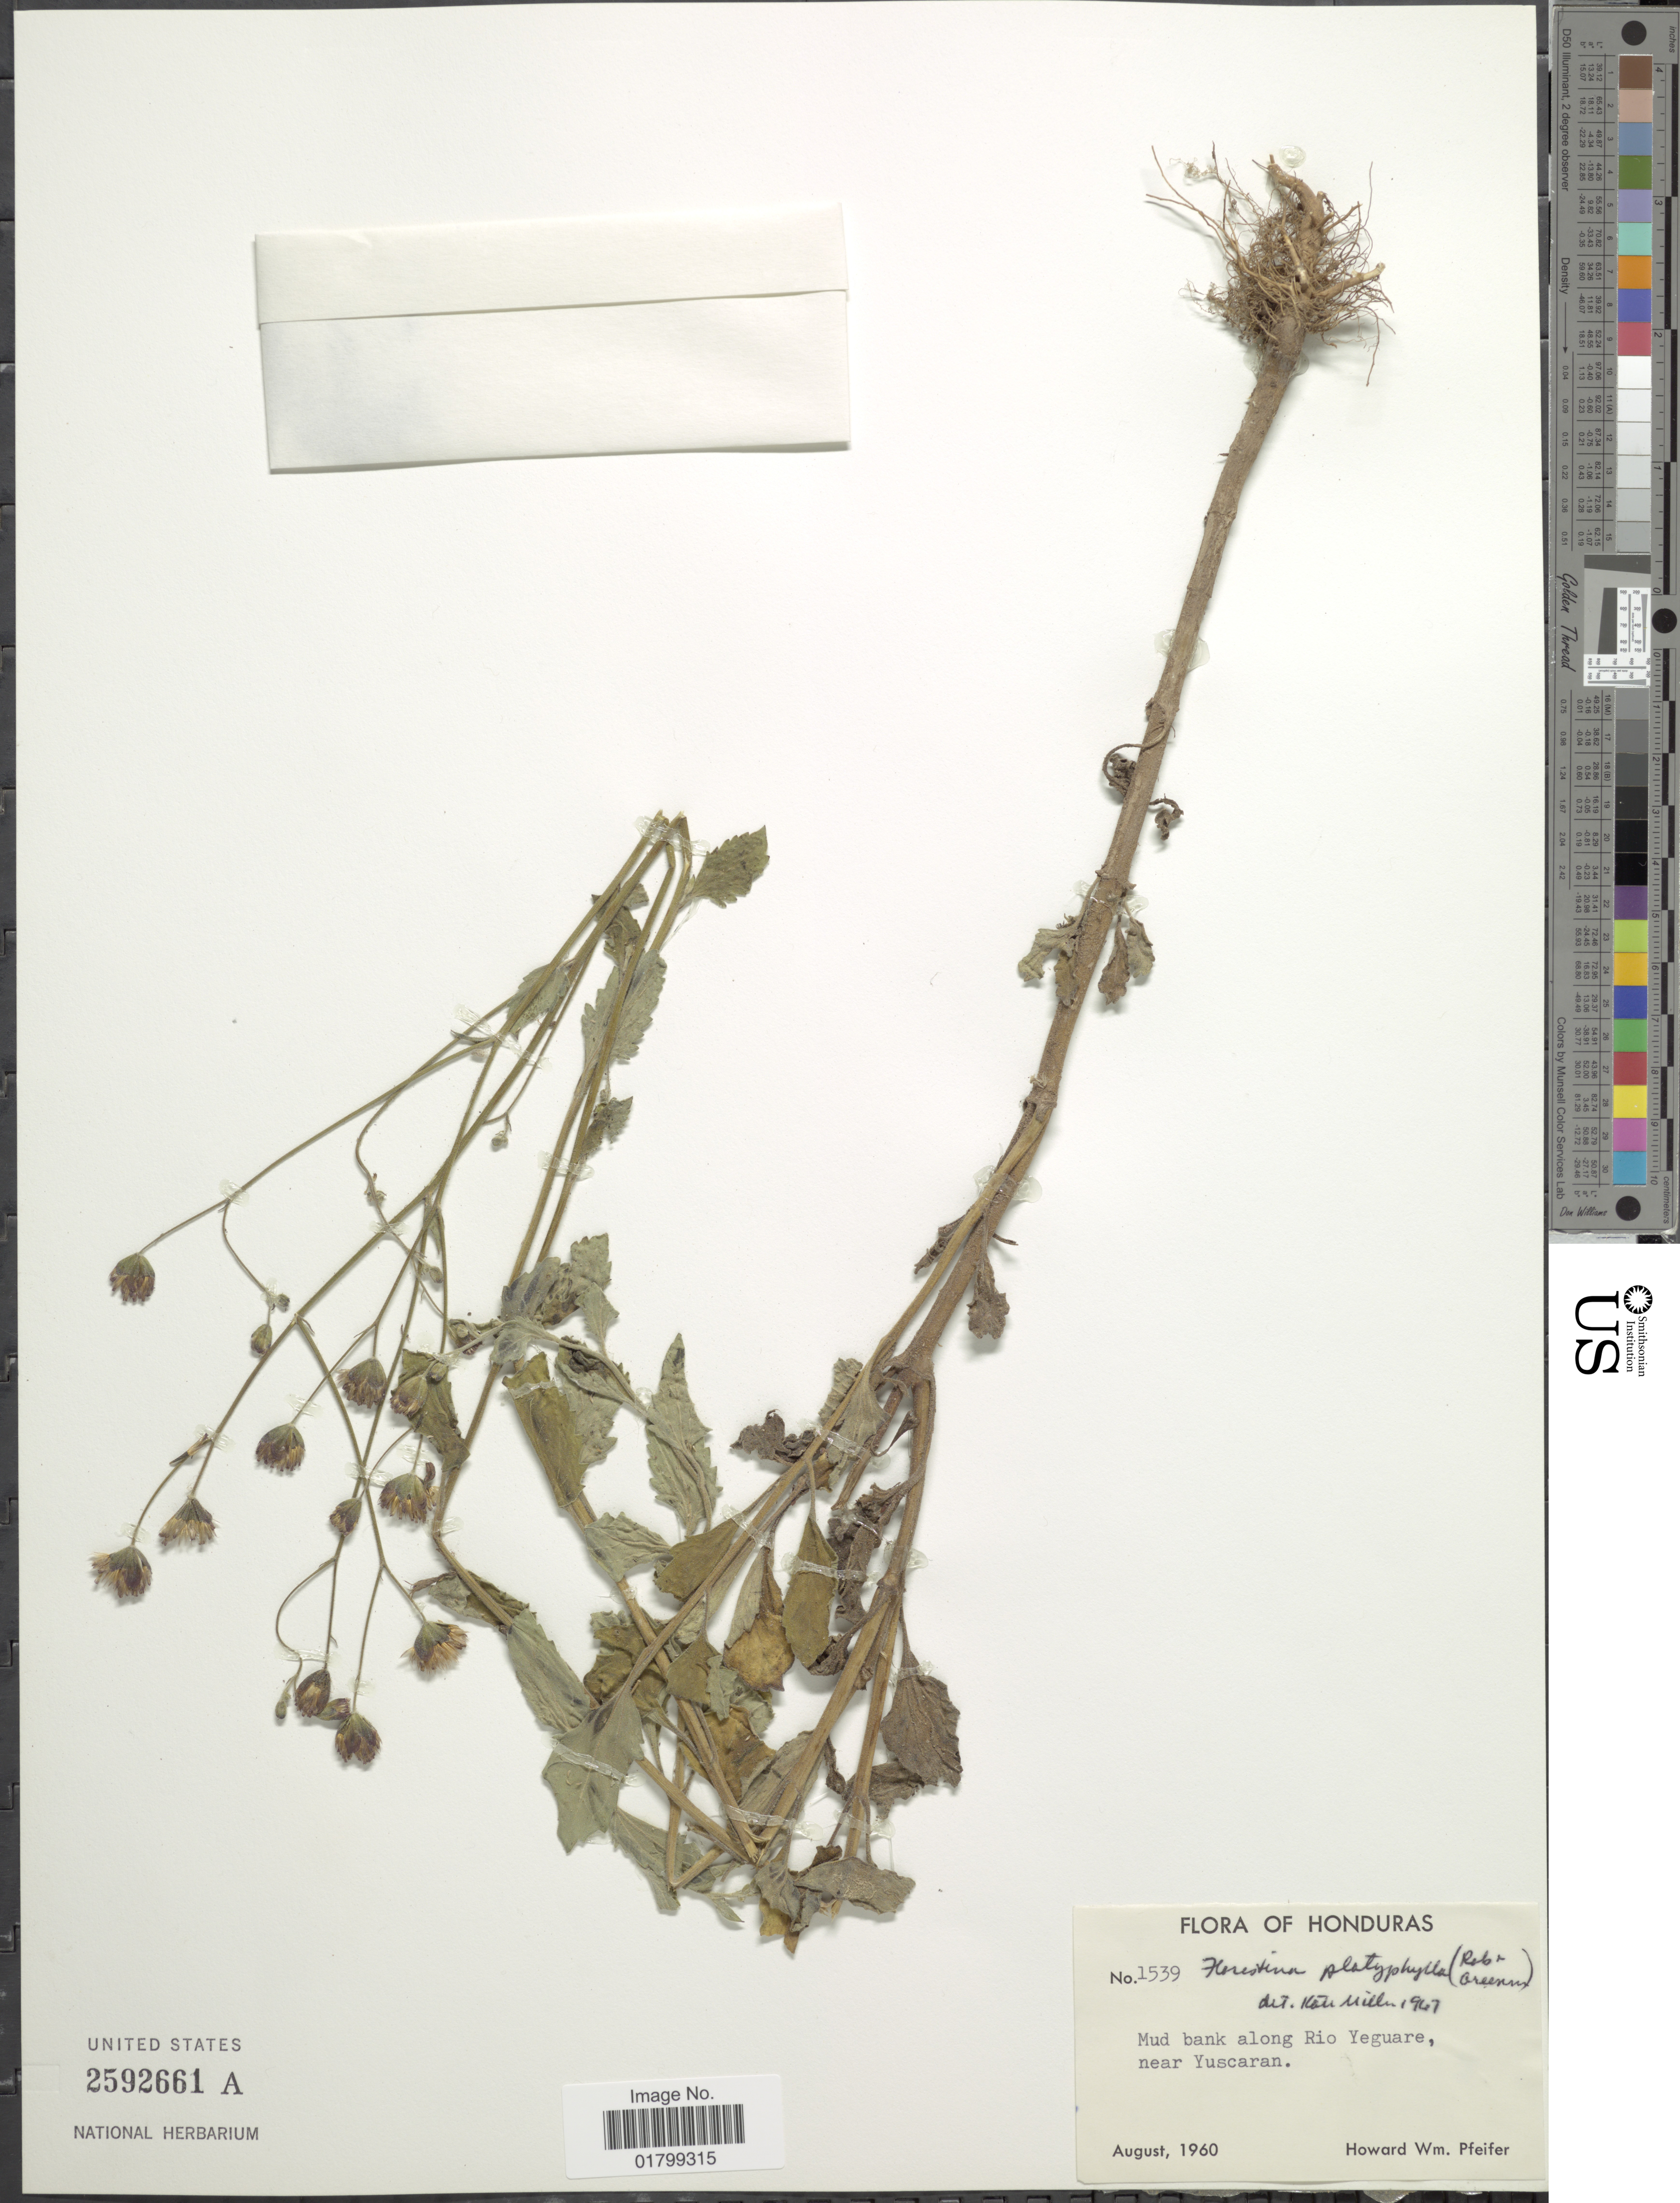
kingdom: Plantae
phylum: Tracheophyta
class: Magnoliopsida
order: Asterales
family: Asteraceae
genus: Florestina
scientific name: Florestina latifolia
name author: (DC.) Rydb.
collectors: H. W. Pfeifer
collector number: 1539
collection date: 1960-08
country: Honduras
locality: Mud bank along Rio Yeguare, near Yuscaran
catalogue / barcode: US 2592661A